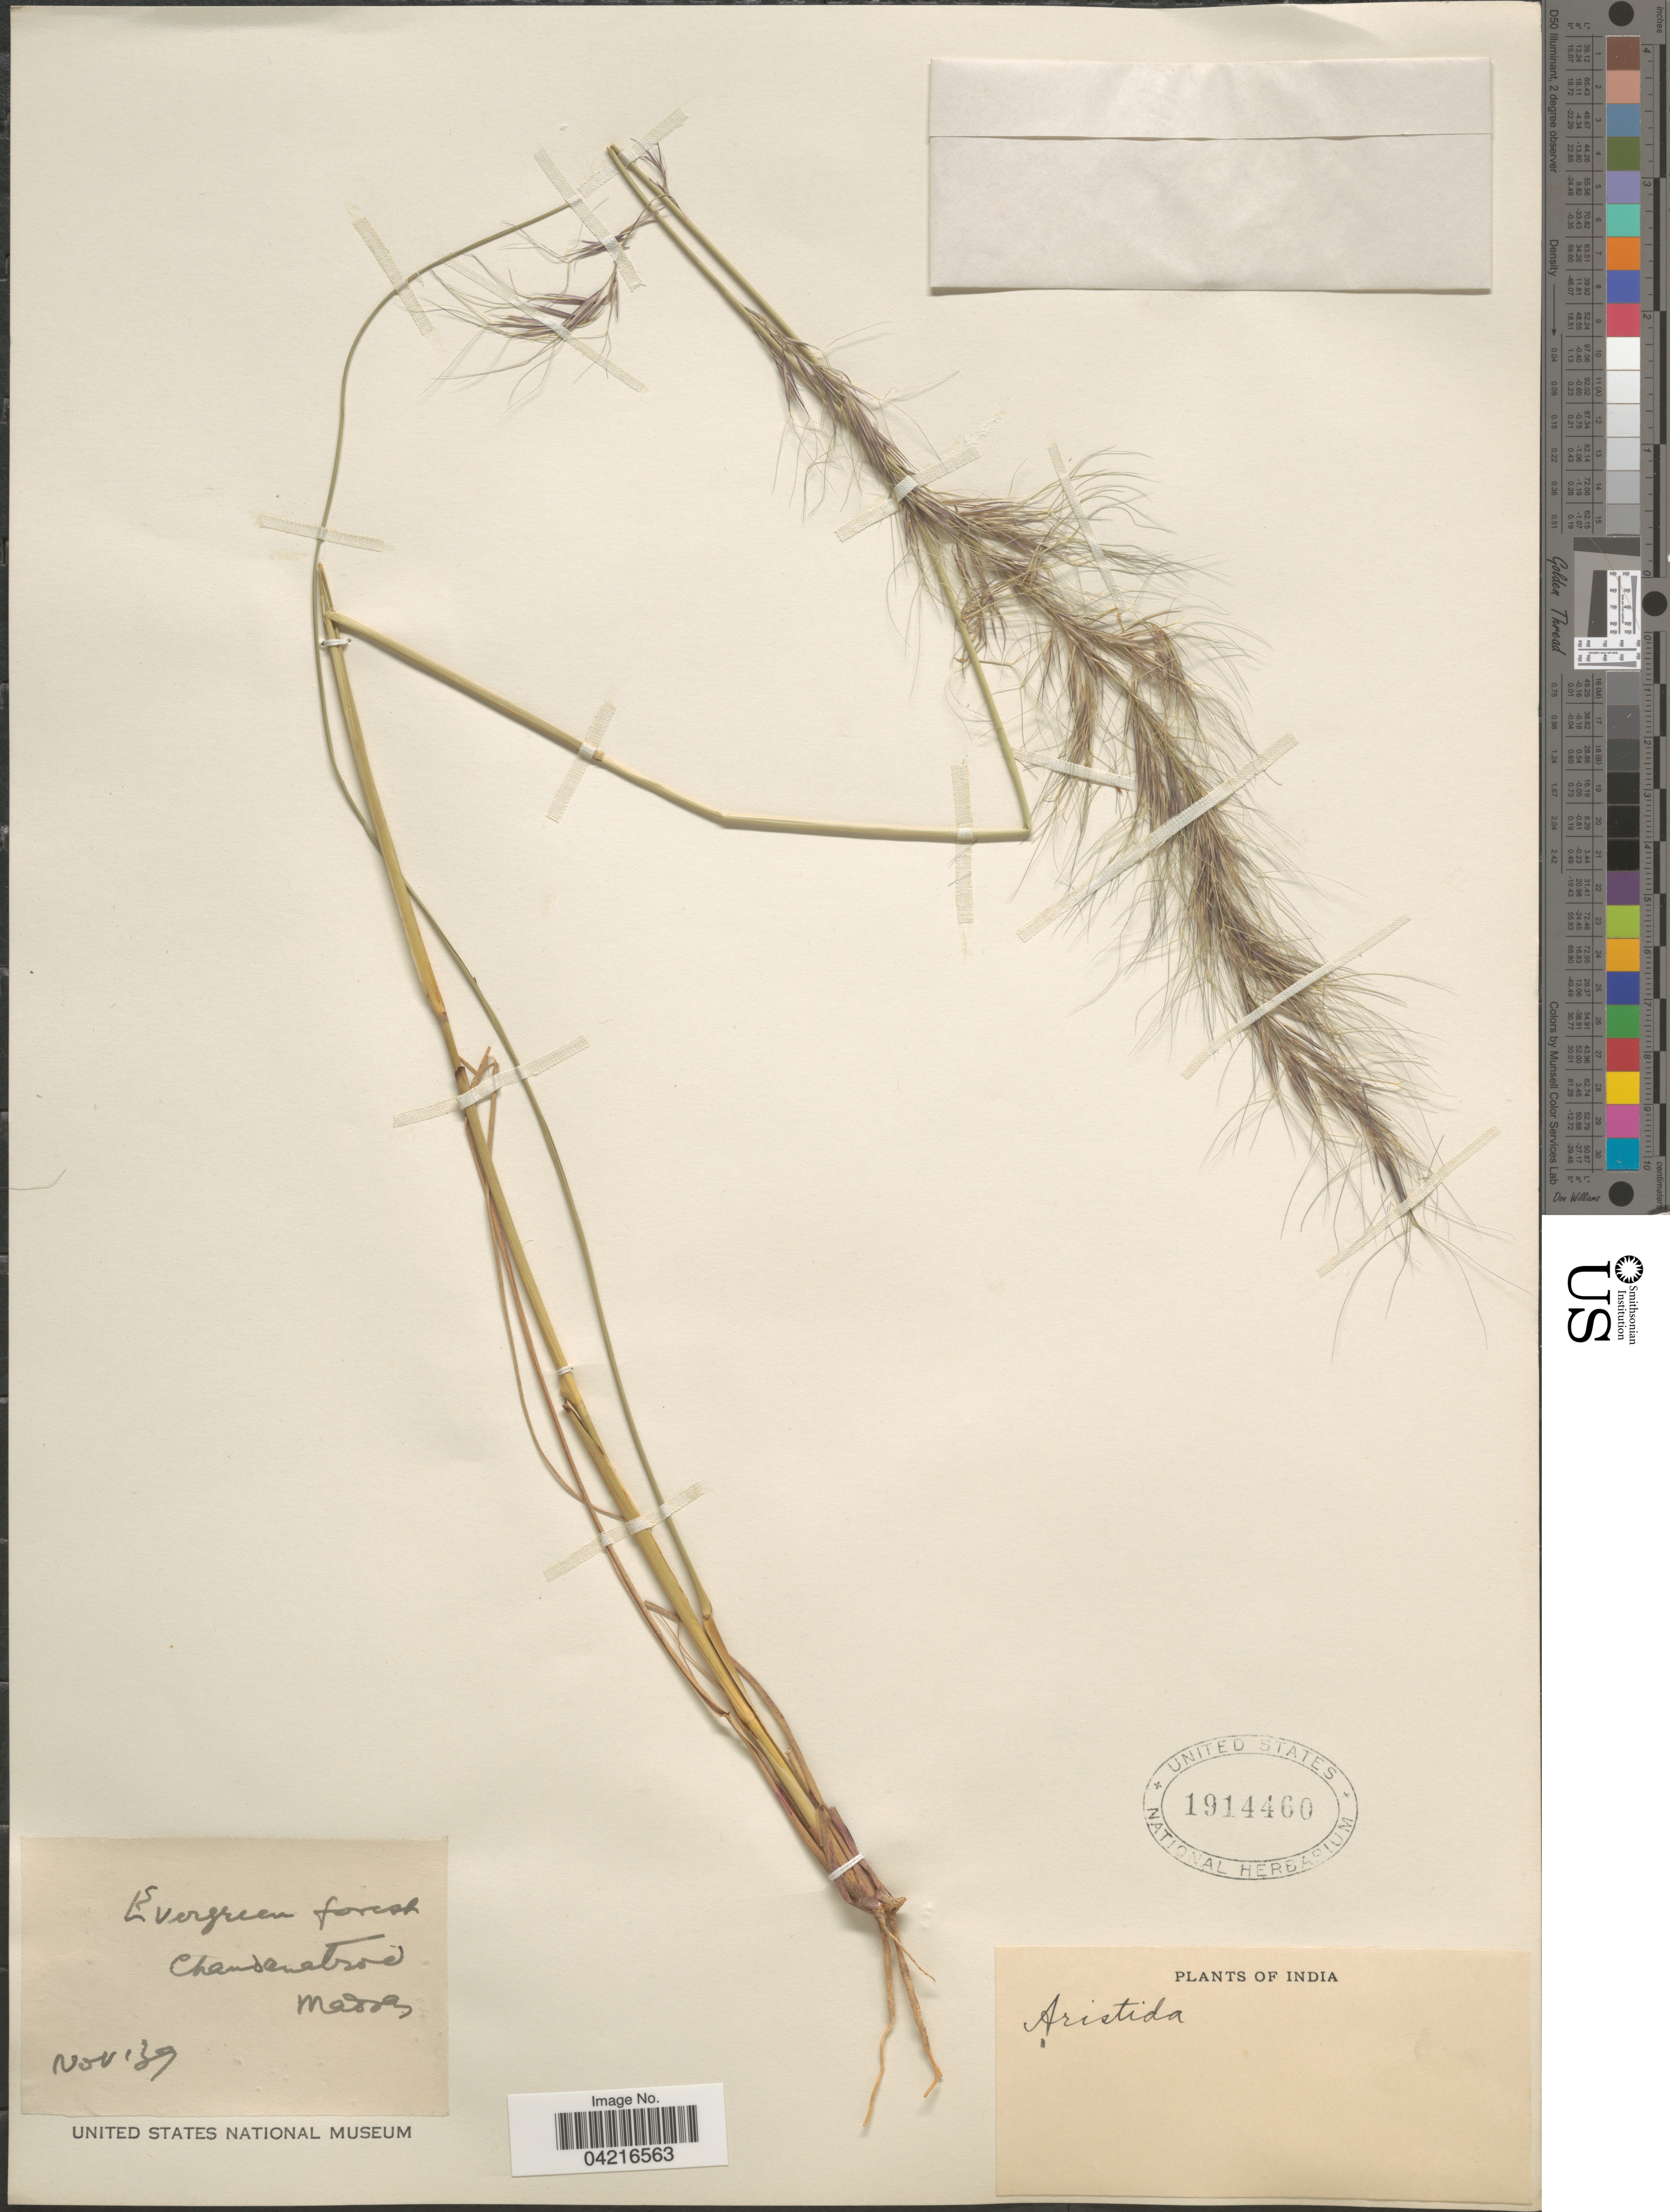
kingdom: Plantae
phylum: Tracheophyta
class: Liliopsida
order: Poales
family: Poaceae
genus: Aristida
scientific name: Aristida sp.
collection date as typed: Nov 189*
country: India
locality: Chandanatsoe. Madras.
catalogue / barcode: US 1914460